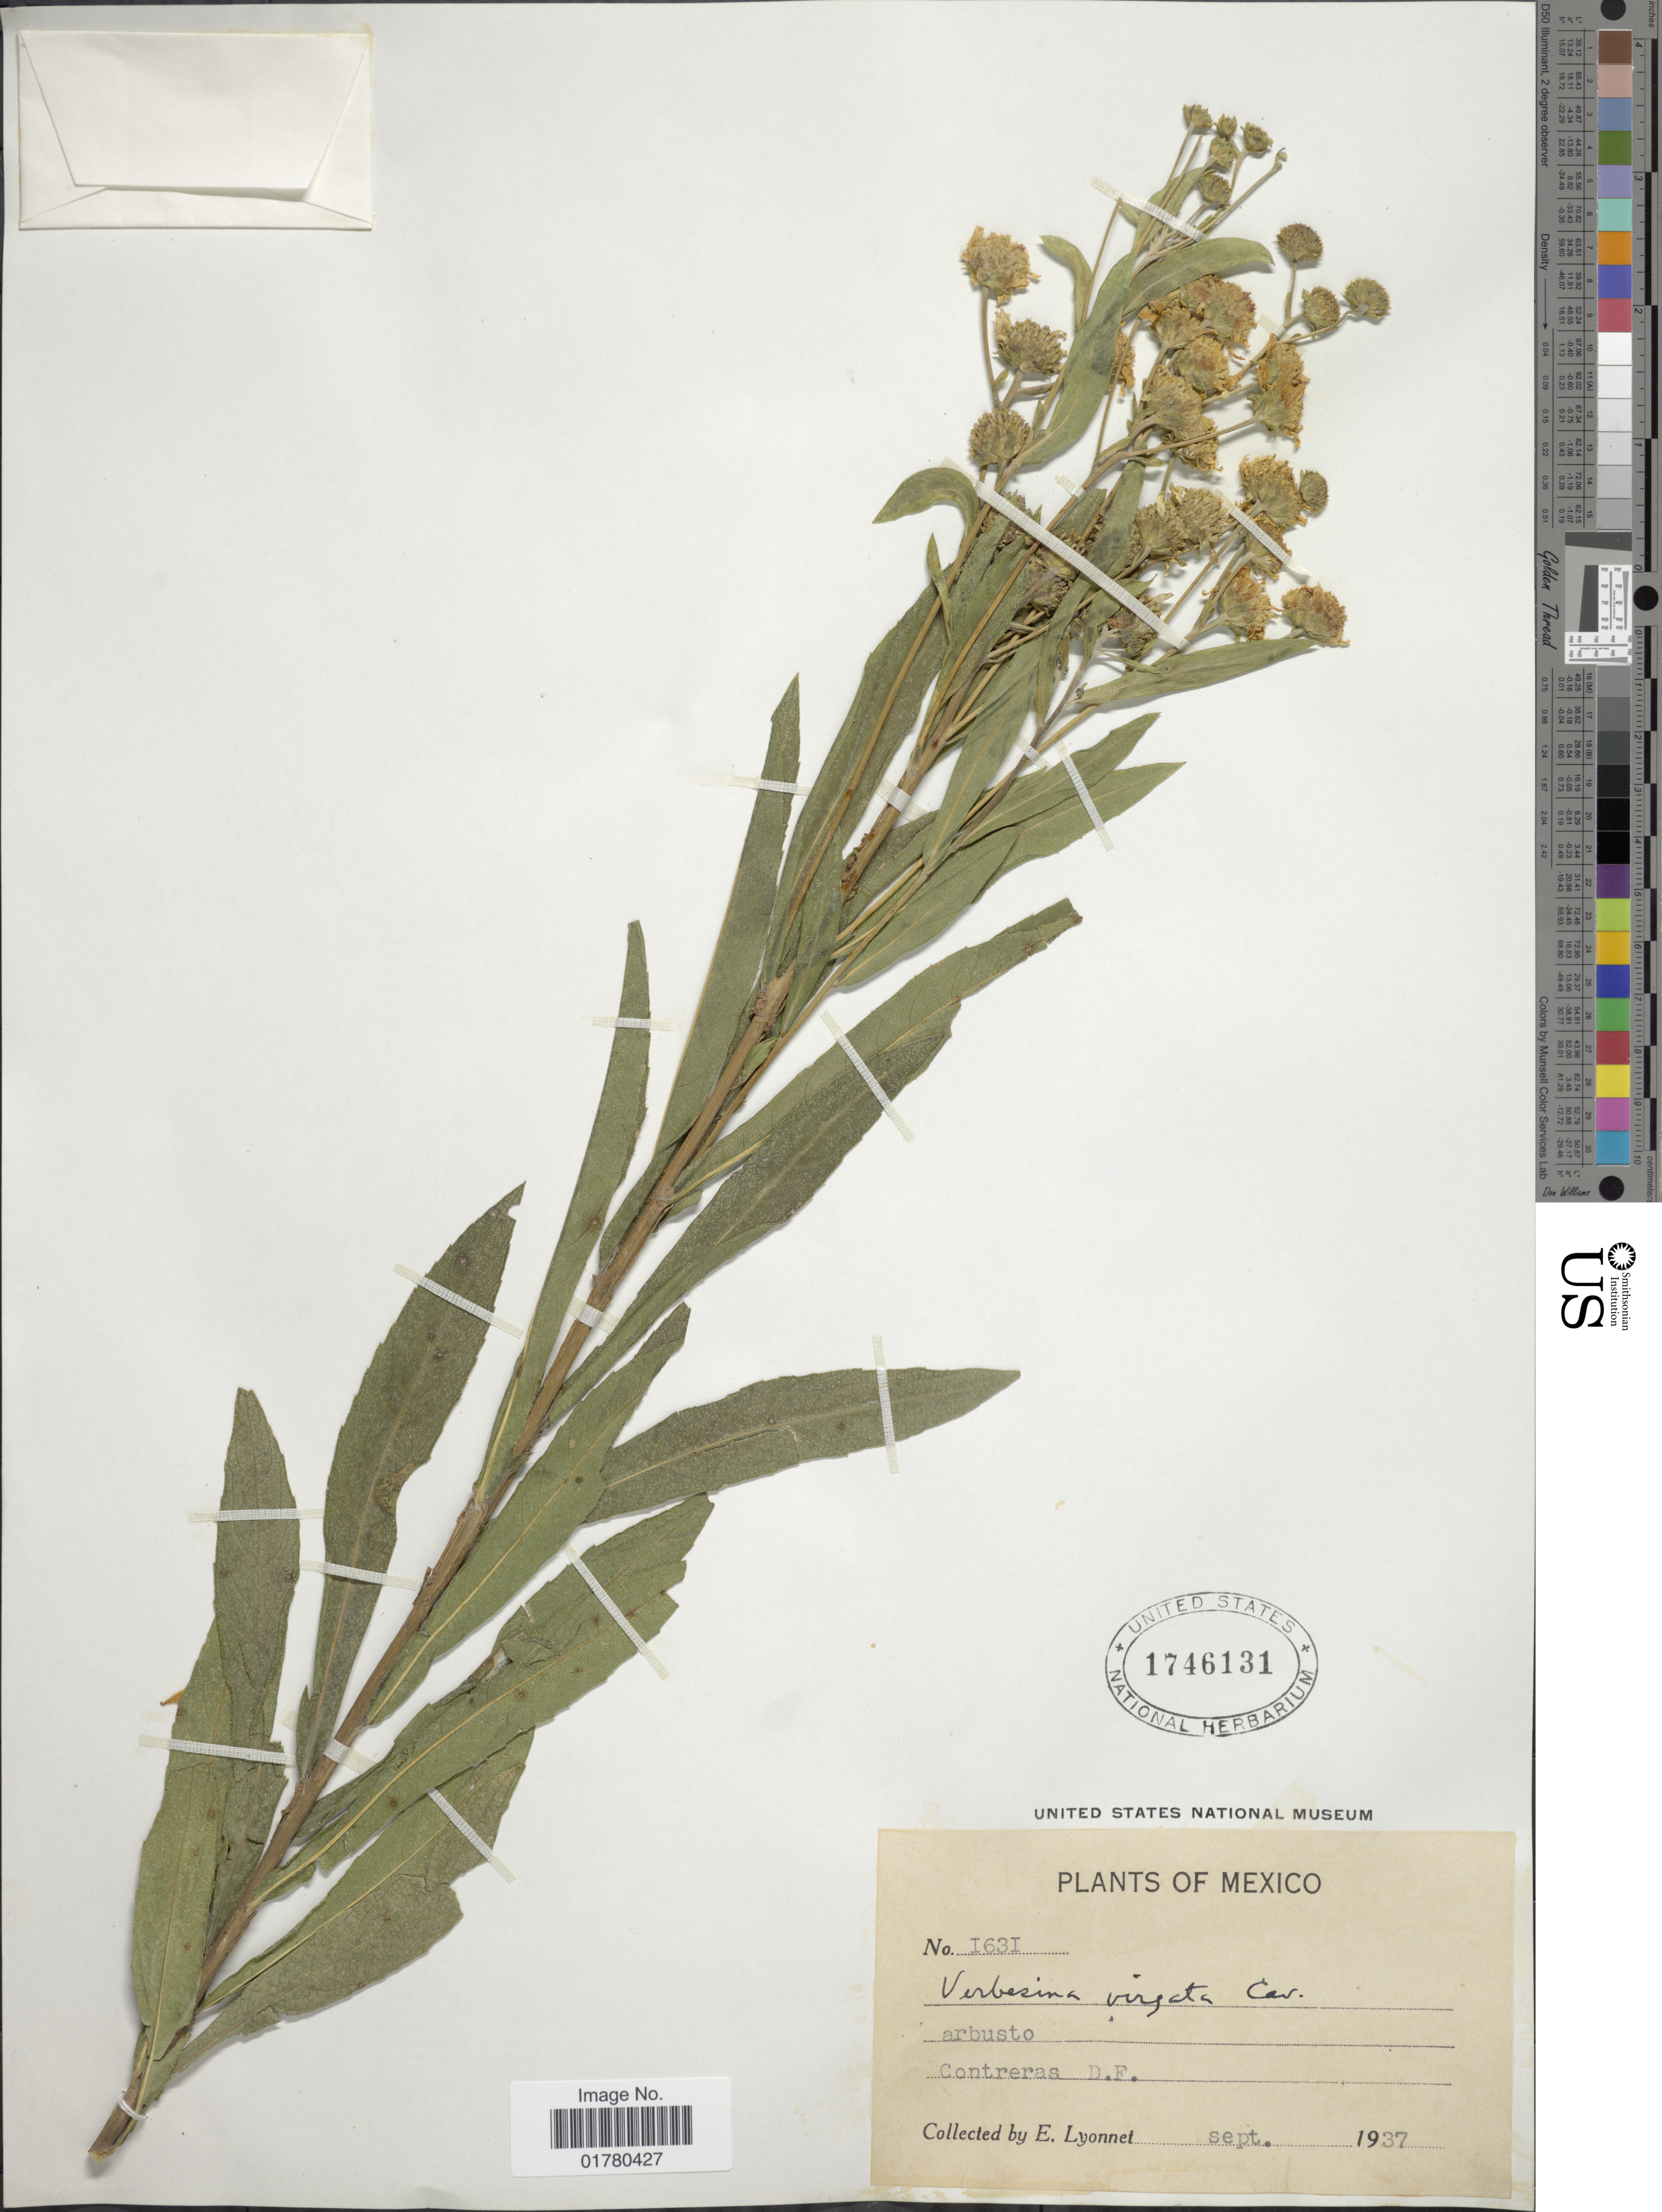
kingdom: Plantae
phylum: Tracheophyta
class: Magnoliopsida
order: Asterales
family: Asteraceae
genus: Verbesina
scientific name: Verbesina virgata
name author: Cav.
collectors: E. Lyonnet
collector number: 1631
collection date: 1937-09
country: Mexico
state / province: Distrito Federal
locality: Contreras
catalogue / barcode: US 1746131